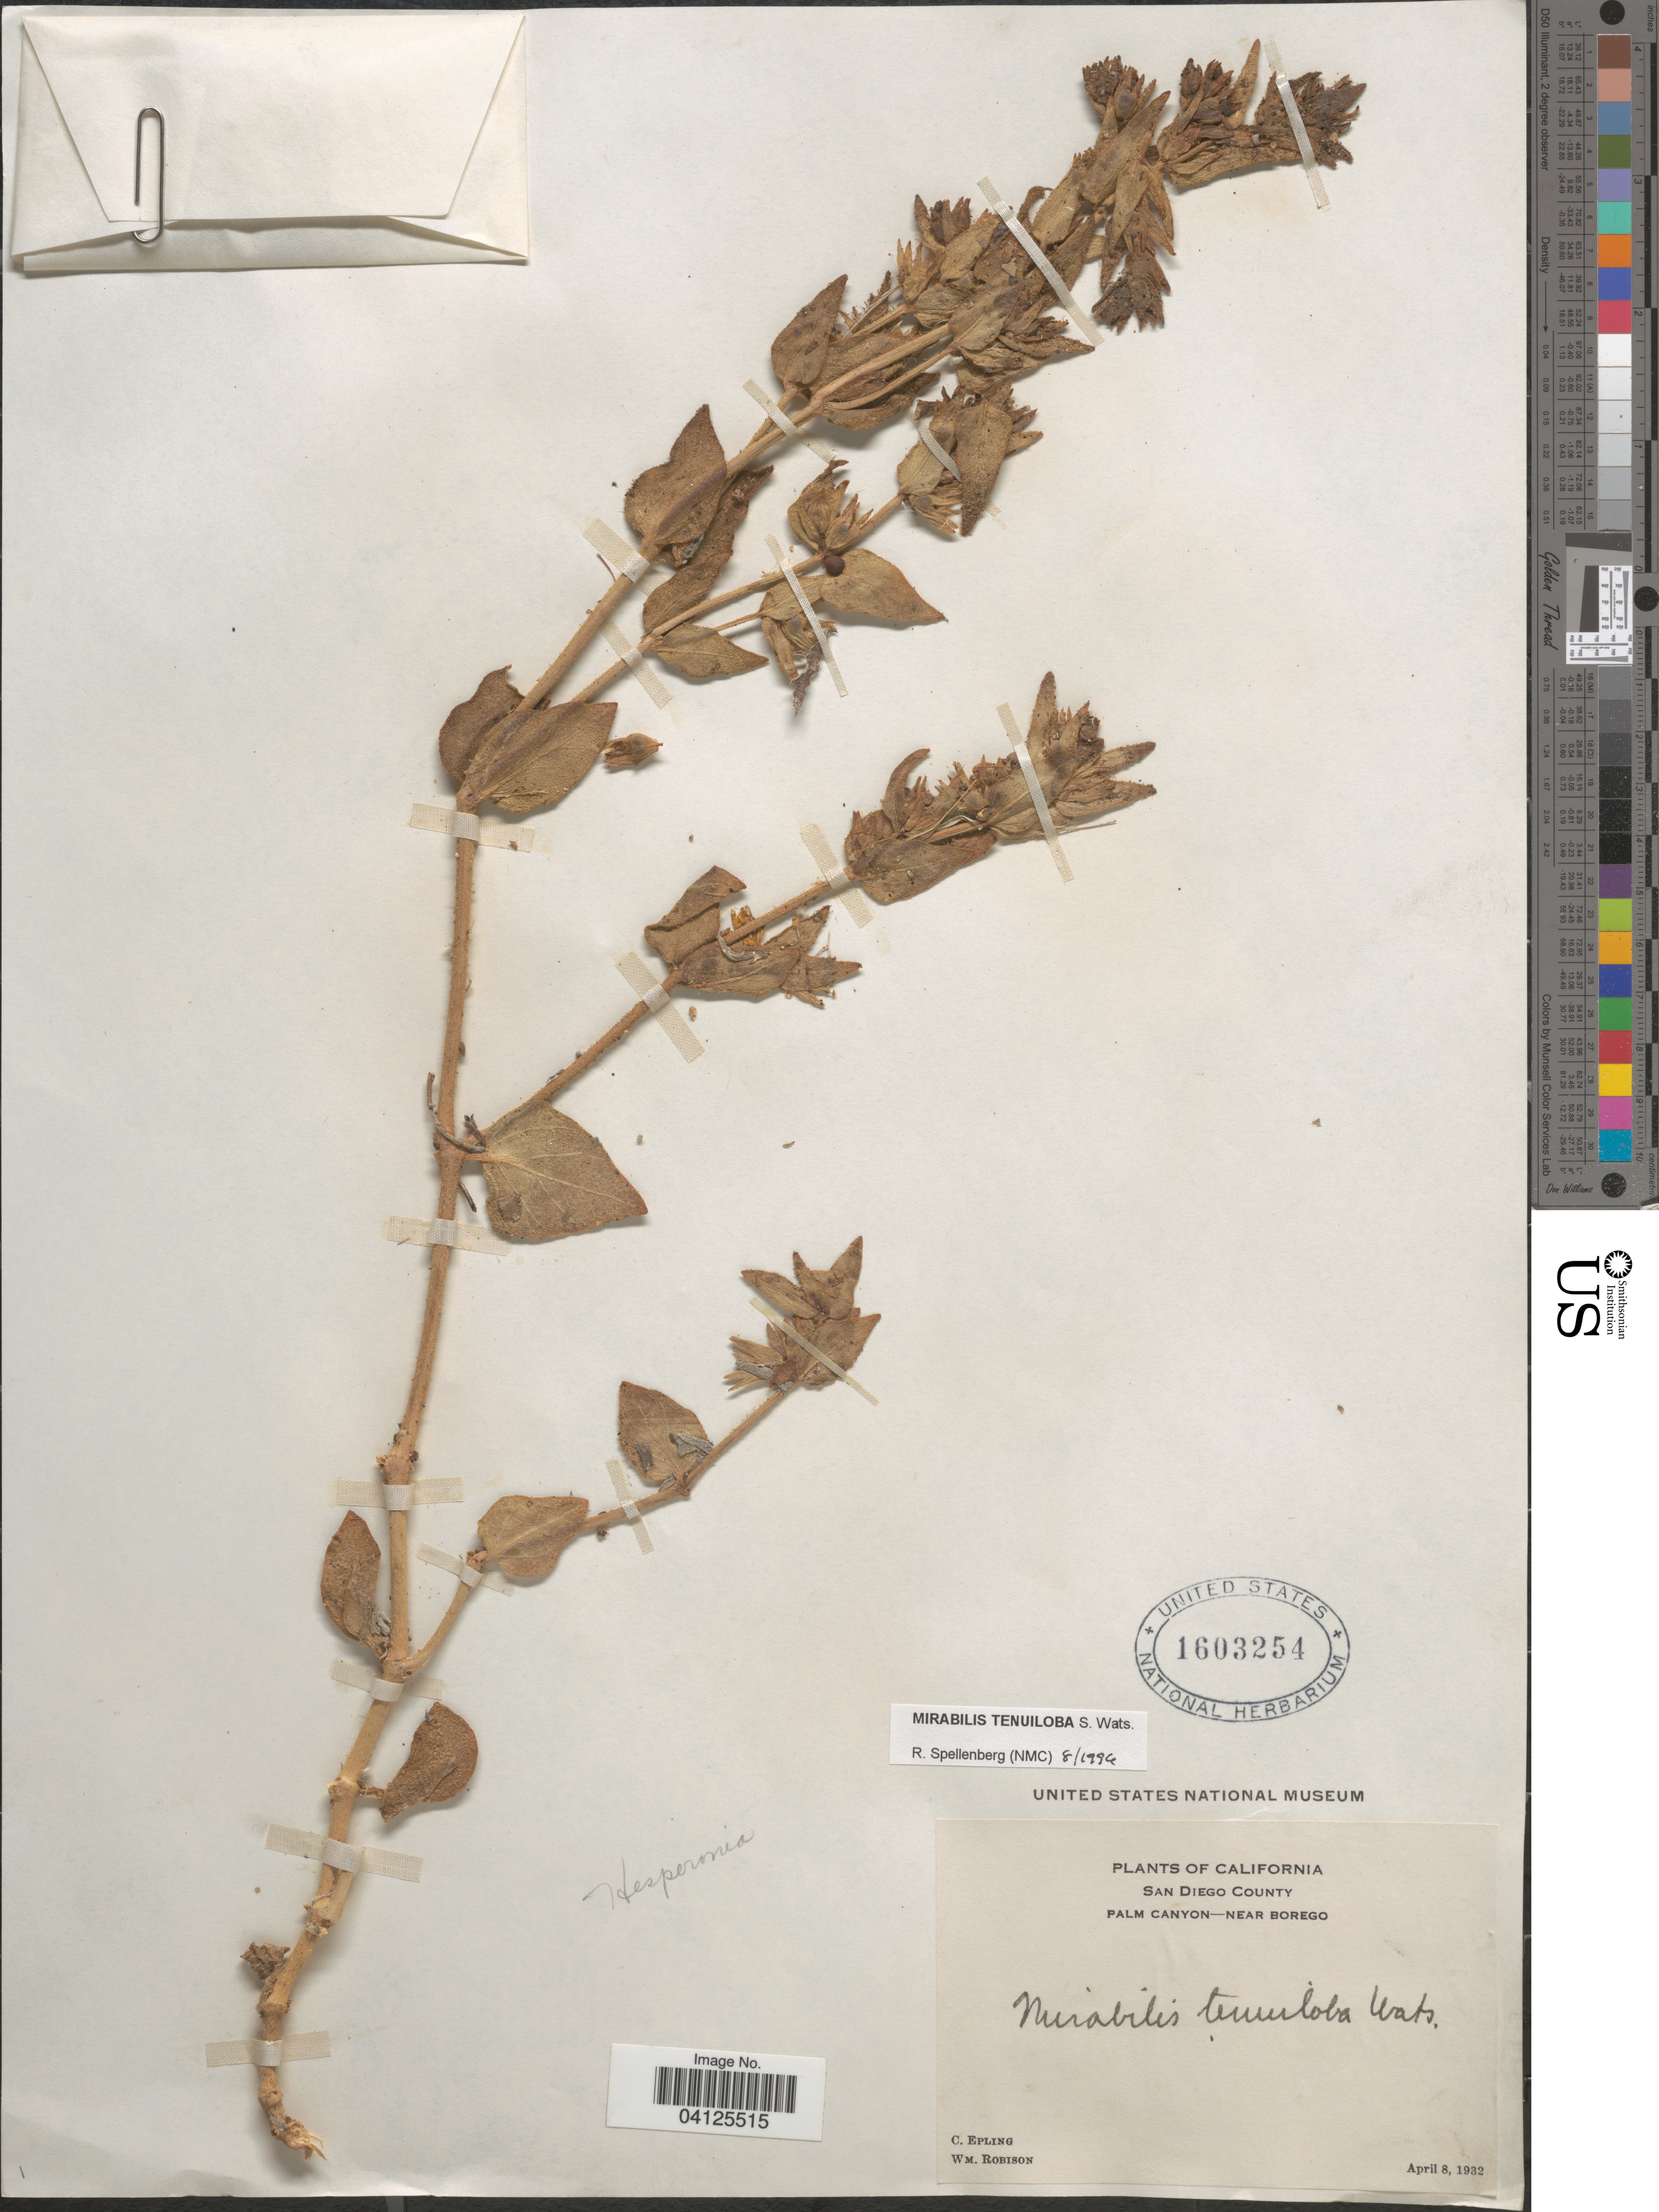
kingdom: Plantae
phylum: Tracheophyta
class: Magnoliopsida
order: Caryophyllales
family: Nyctaginaceae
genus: Mirabilis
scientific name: Mirabilis tenuiloba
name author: S. Watson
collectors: C. C. Epling & W. Robison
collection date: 1932-04-08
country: United States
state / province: California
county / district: San Diego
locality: San Diego County. Palm Canyon-near Borego.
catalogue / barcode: US 1603254